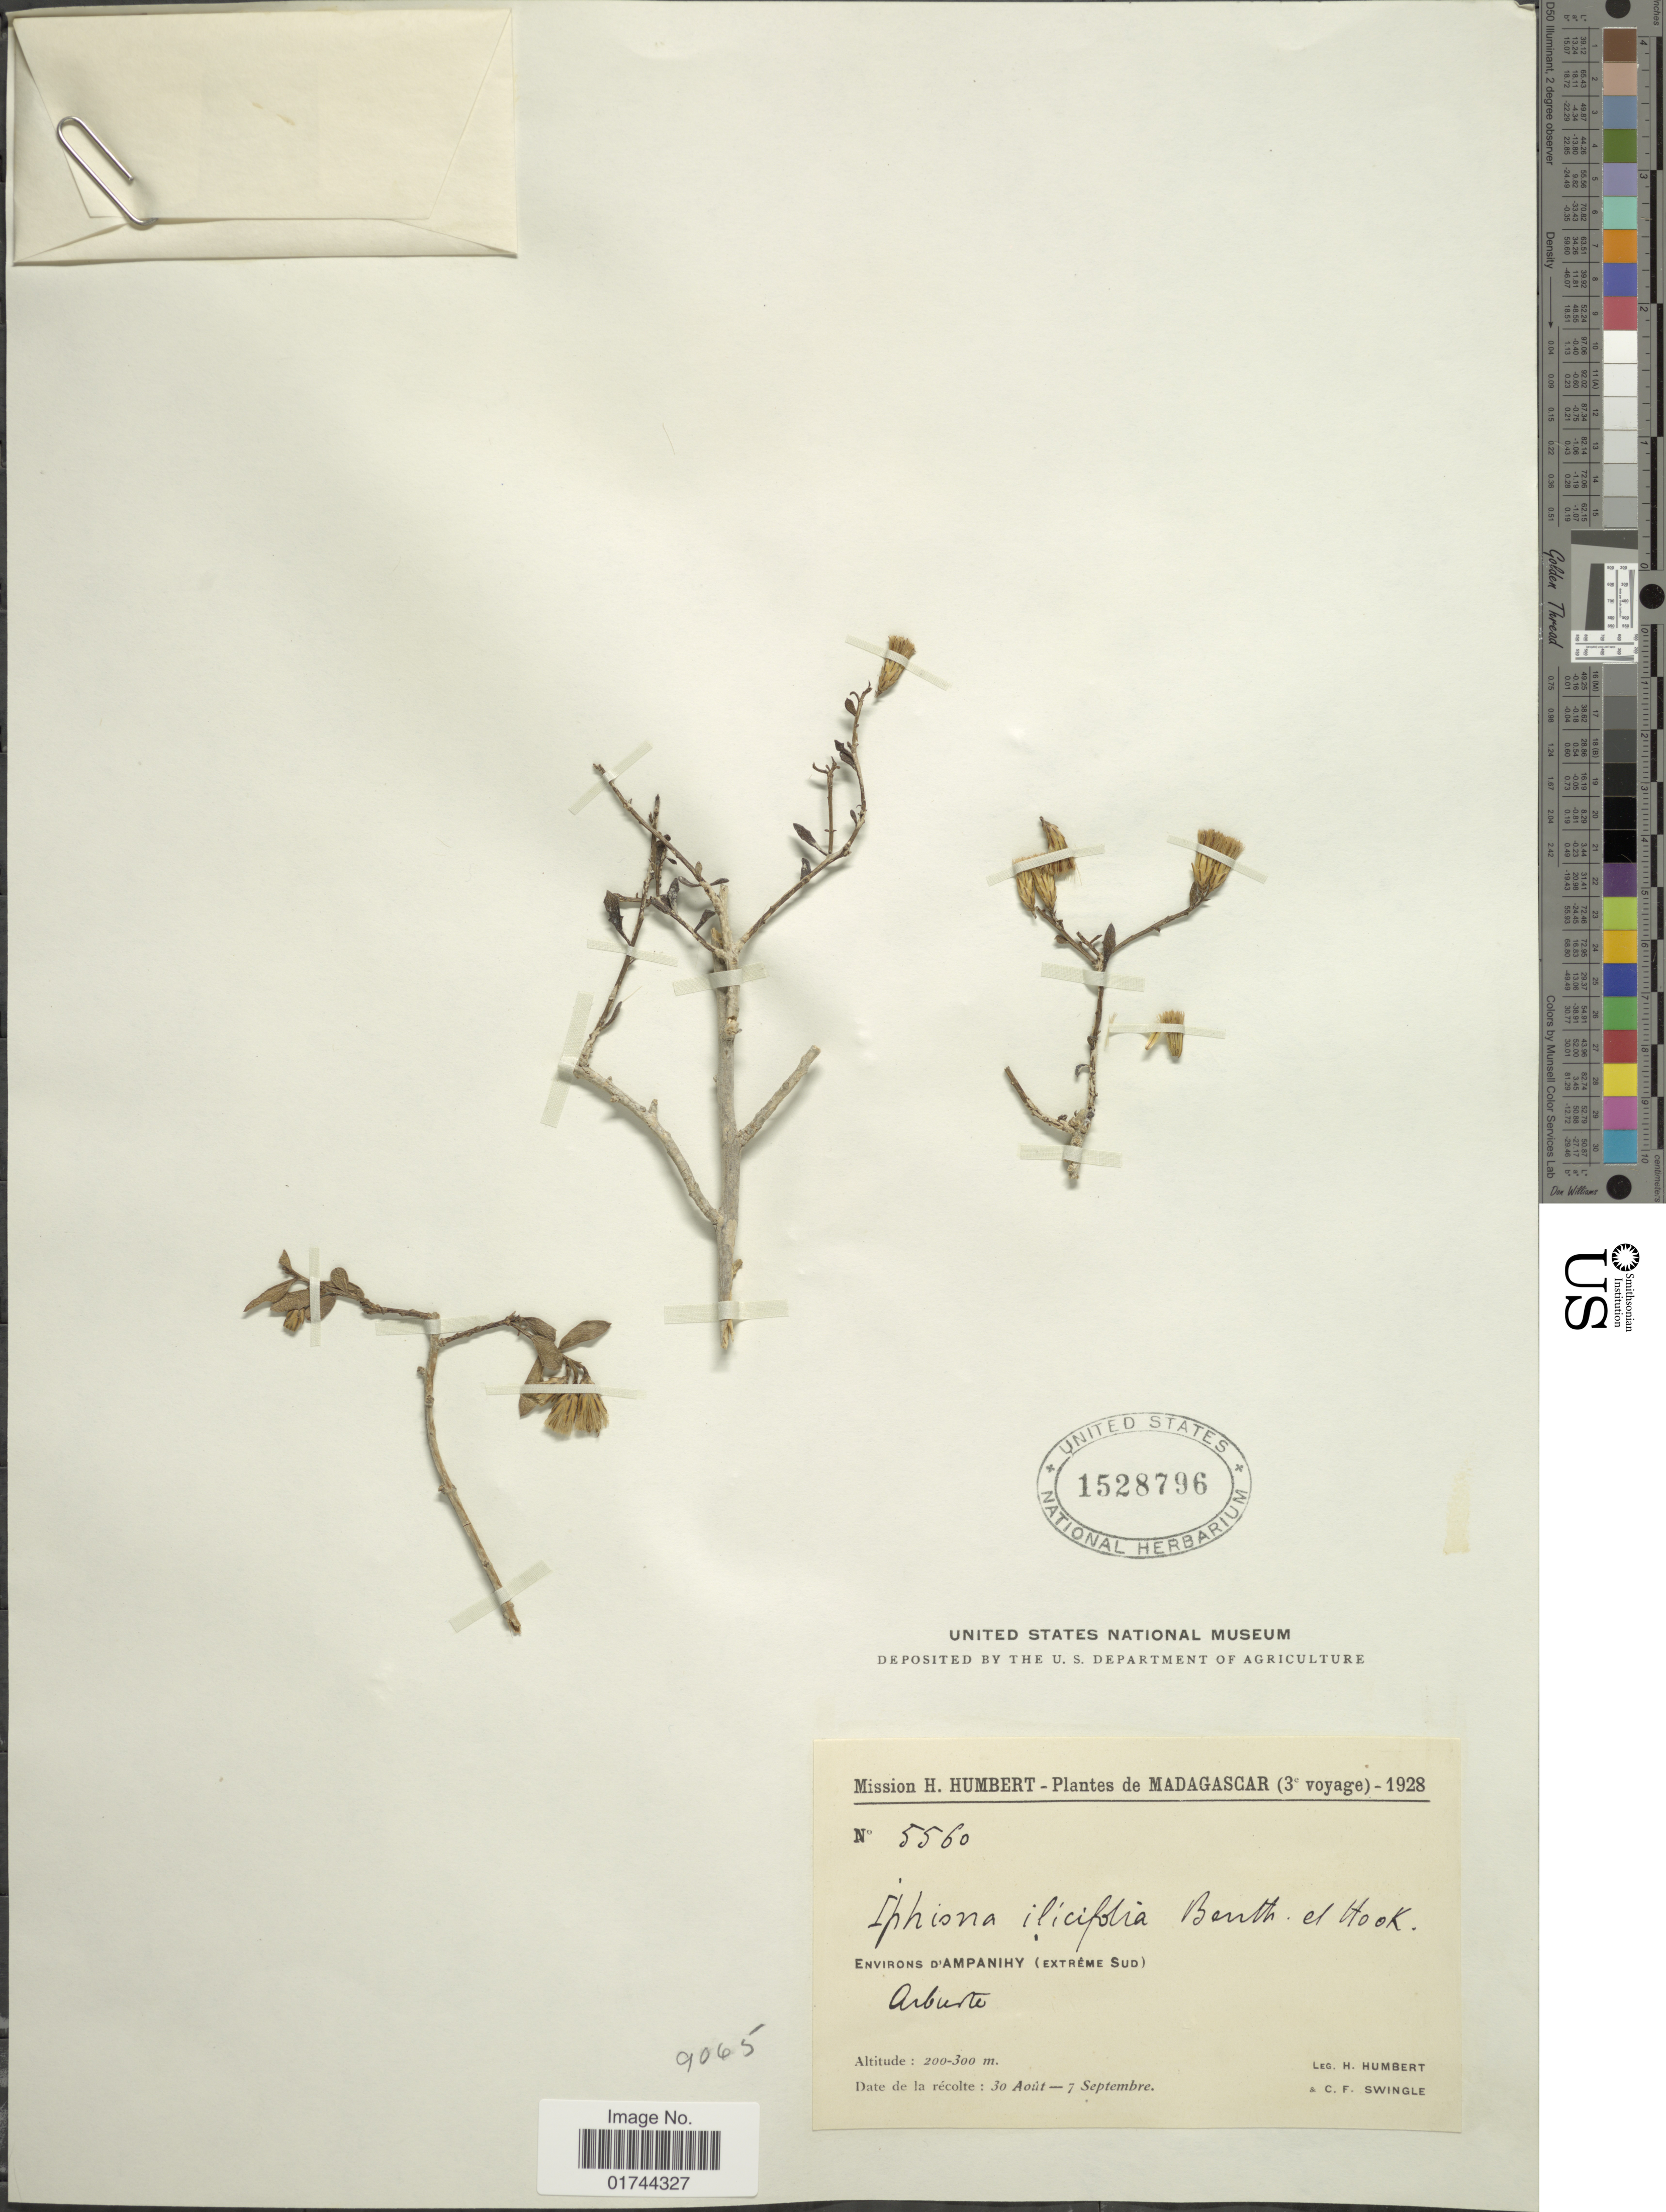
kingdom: Plantae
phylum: Tracheophyta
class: Magnoliopsida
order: Asterales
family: Asteraceae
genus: Iphiona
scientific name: Iphiona ilicifolia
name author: Benth. & Hook. f.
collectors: H. Humbert & C. Swingle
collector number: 5560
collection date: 1928-08-30/1928-09-07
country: Madagascar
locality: Madagascar, Environs D'Ampanihy (Extreme Sud)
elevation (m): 200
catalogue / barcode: US 1528796